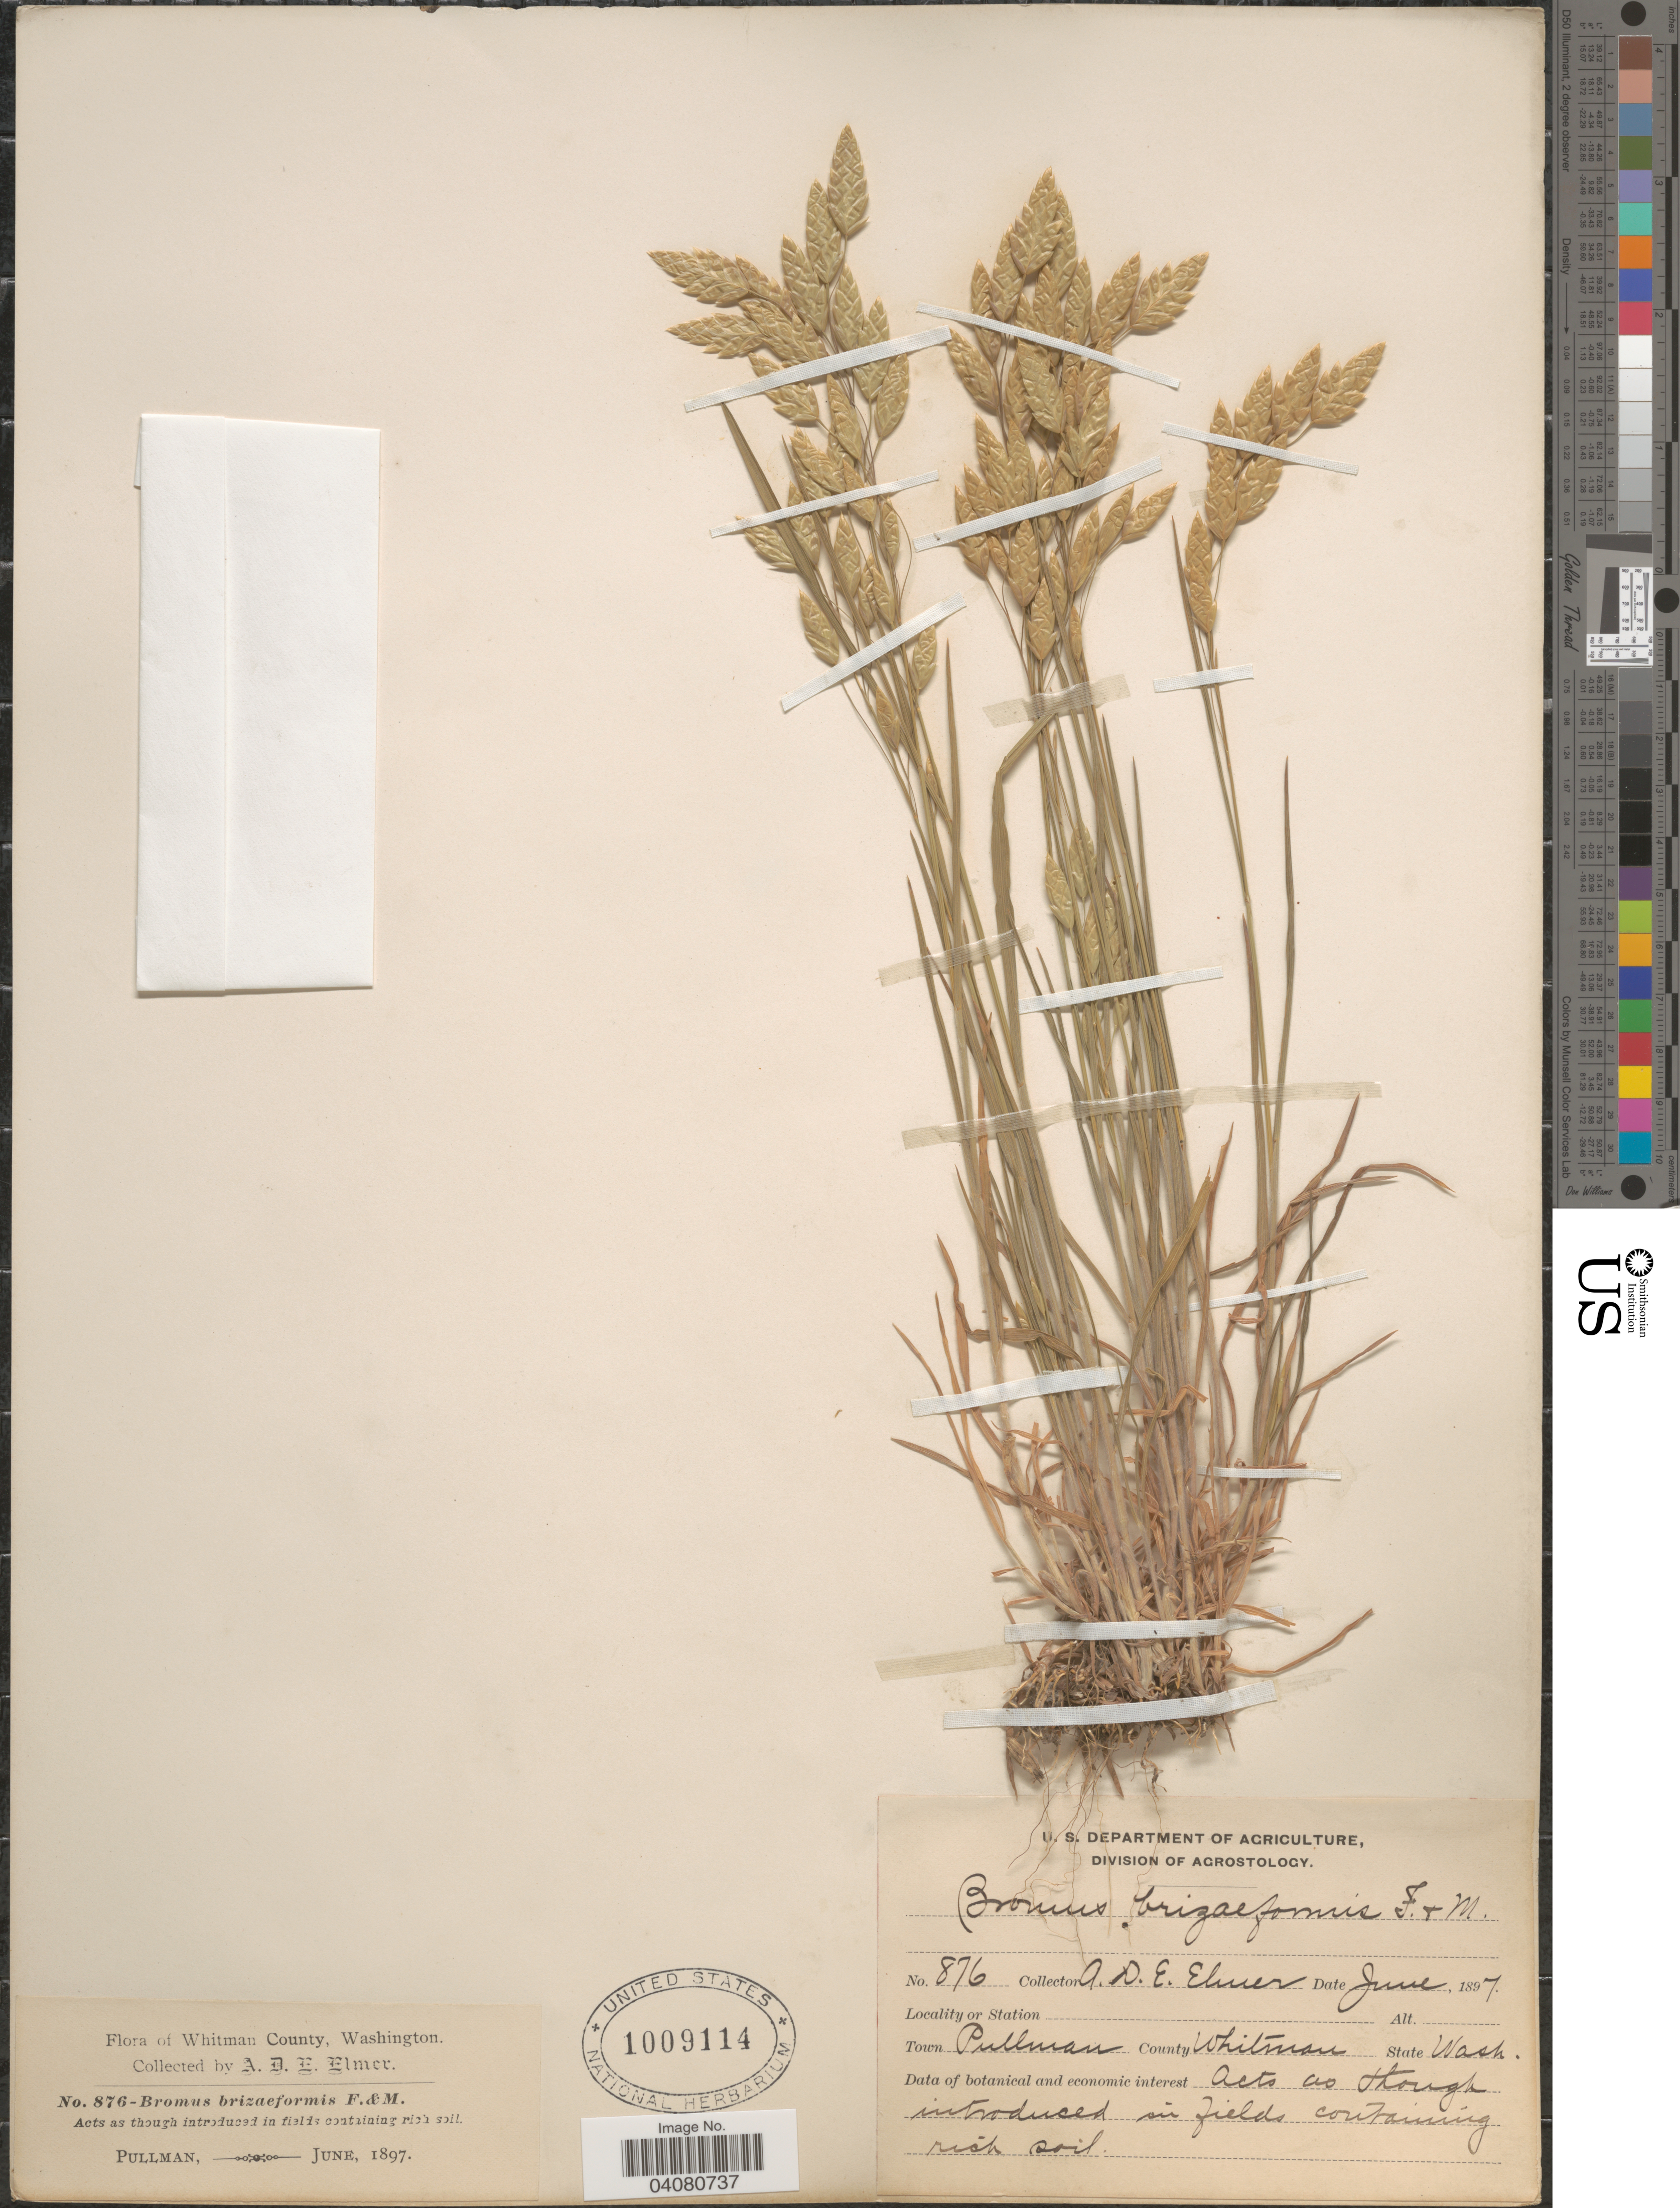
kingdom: Plantae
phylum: Tracheophyta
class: Liliopsida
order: Poales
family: Poaceae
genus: Bromus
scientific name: Bromus briziformis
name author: Fisch. & C.A. Mey.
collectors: A. D. E. Elmer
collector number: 876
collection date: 1897-06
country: United States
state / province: Washington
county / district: Whitman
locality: Whitman County. Pullman. Town Pullman County Whitman.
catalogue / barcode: US 1009114